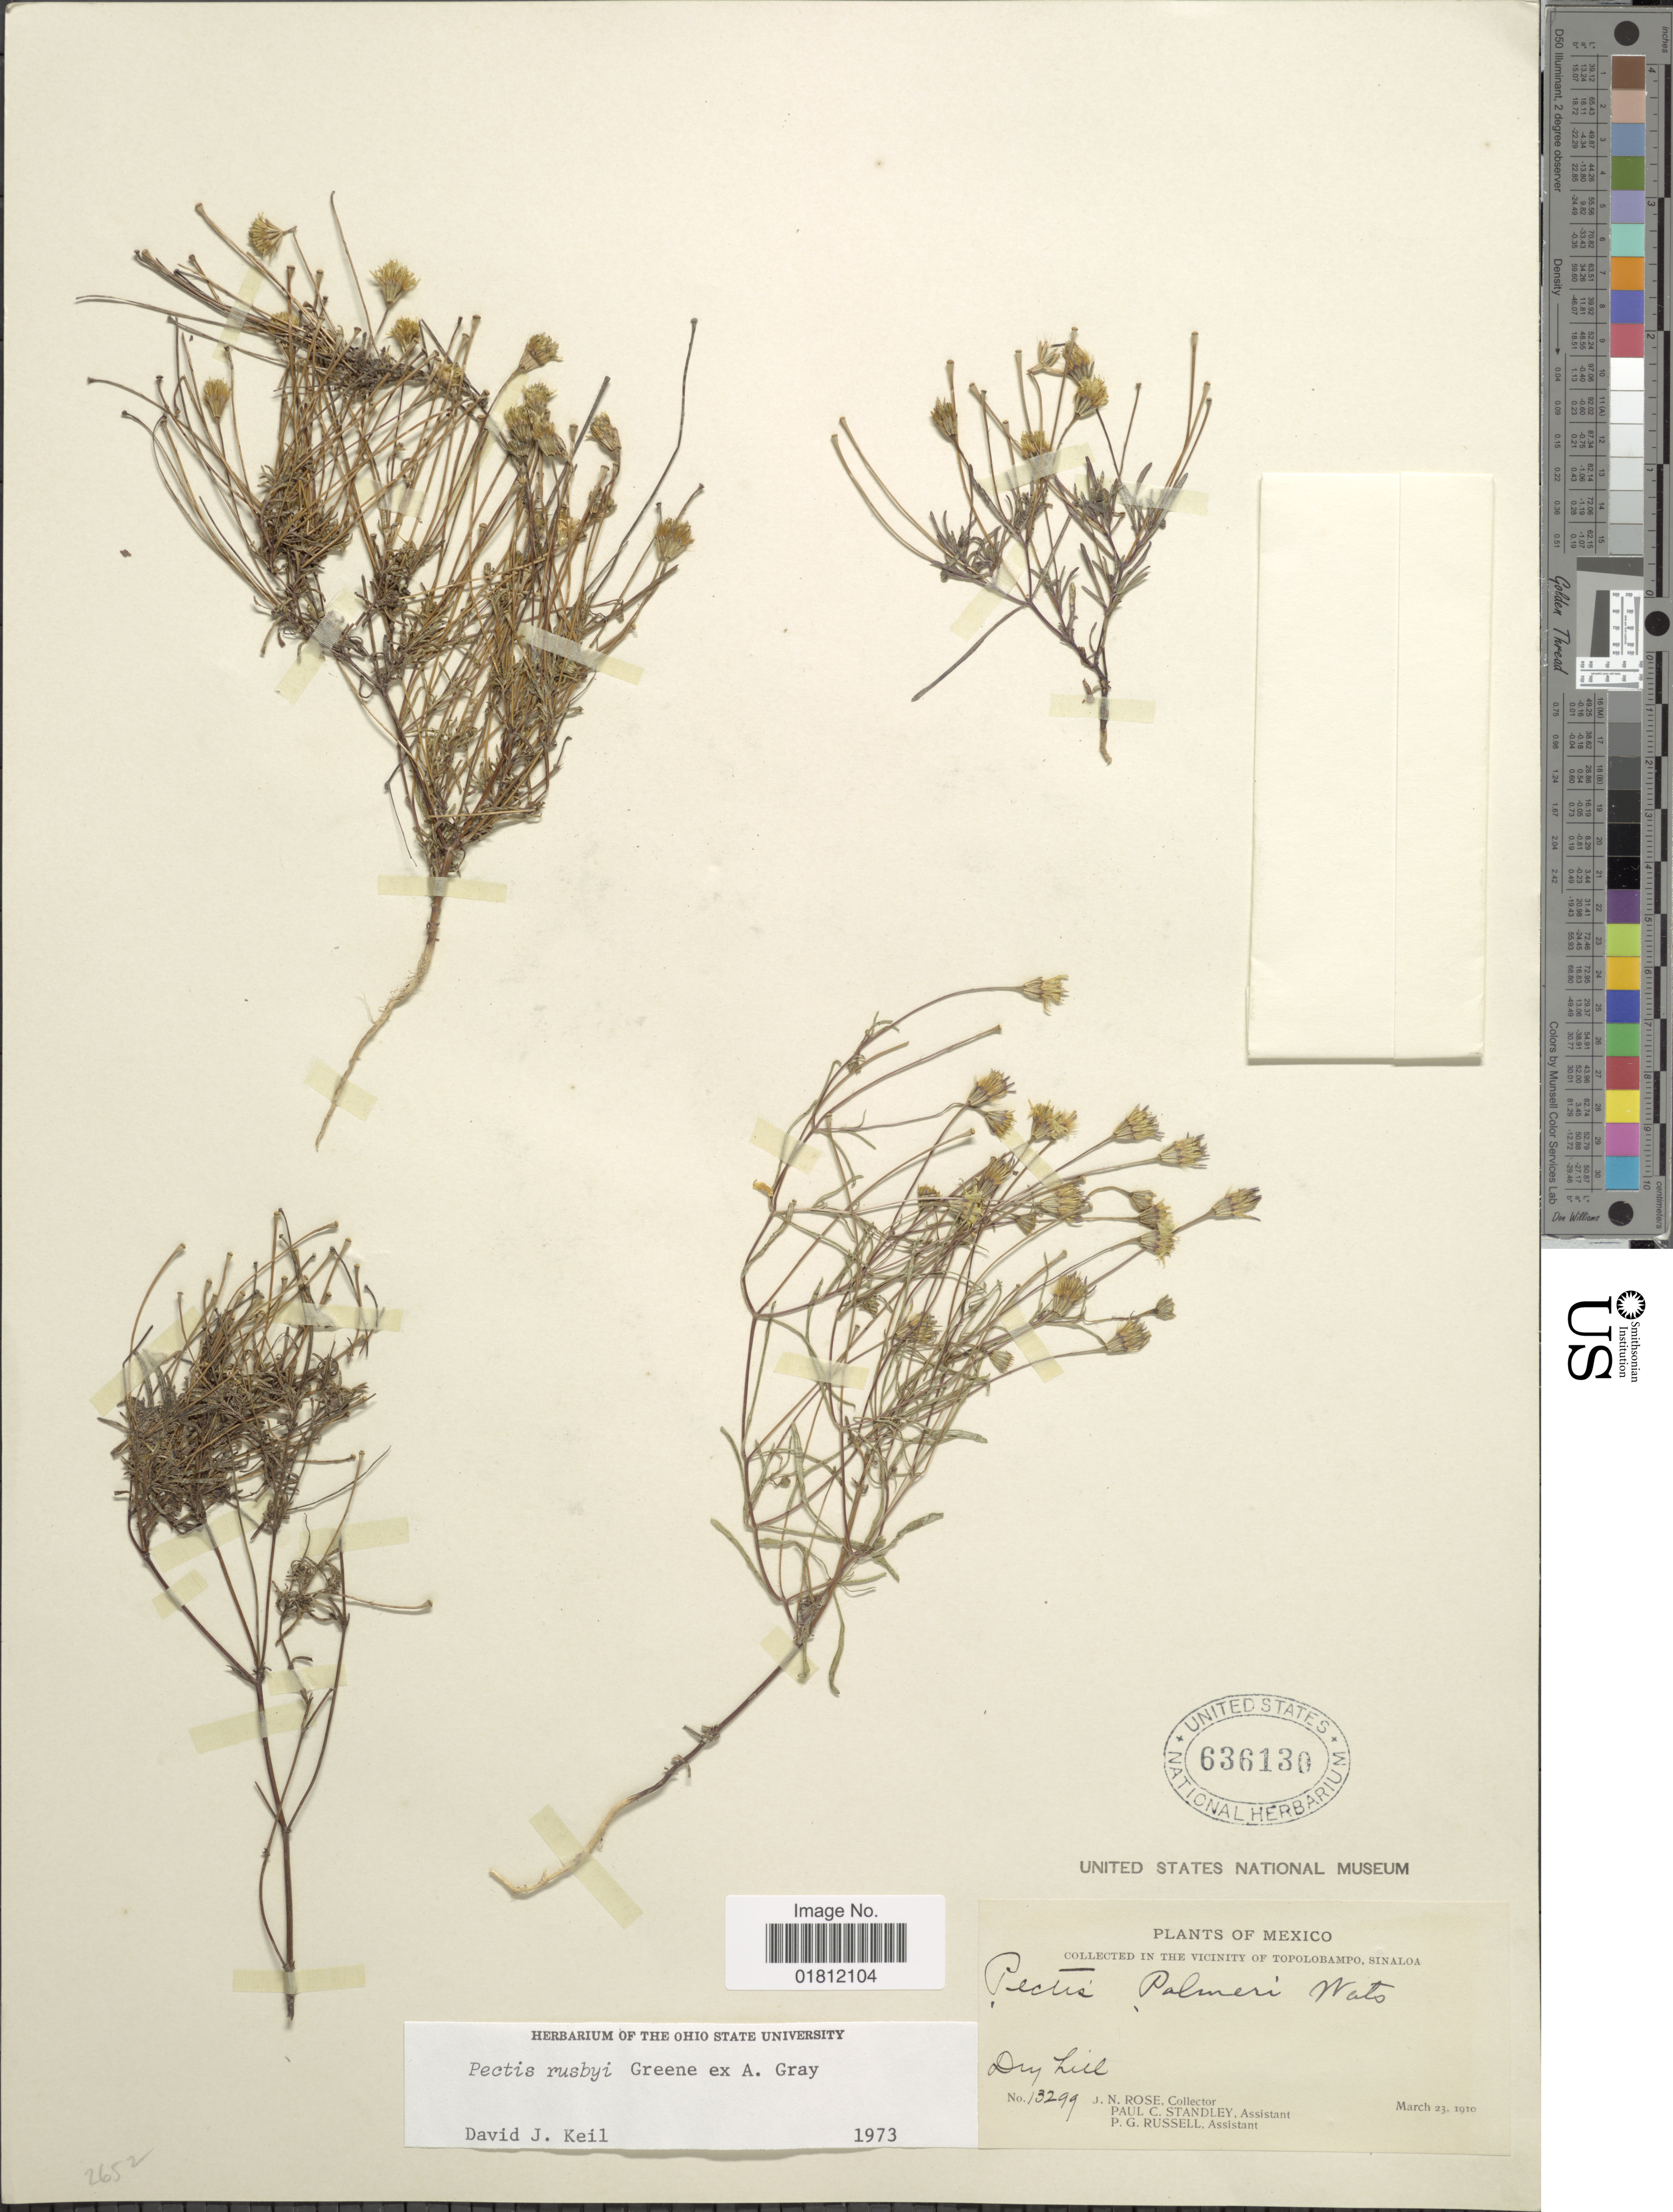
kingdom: Plantae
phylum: Tracheophyta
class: Magnoliopsida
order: Asterales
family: Asteraceae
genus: Pectis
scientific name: Pectis rusbyi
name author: Greene ex A. Gray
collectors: J. N. Rose, P. C. Standley & P. G. Russell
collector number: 13299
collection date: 1910-03-23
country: Mexico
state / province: Sinaloa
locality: Mexico, In the Vicinity of Topolobampo, Sinaloa.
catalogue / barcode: US 636130